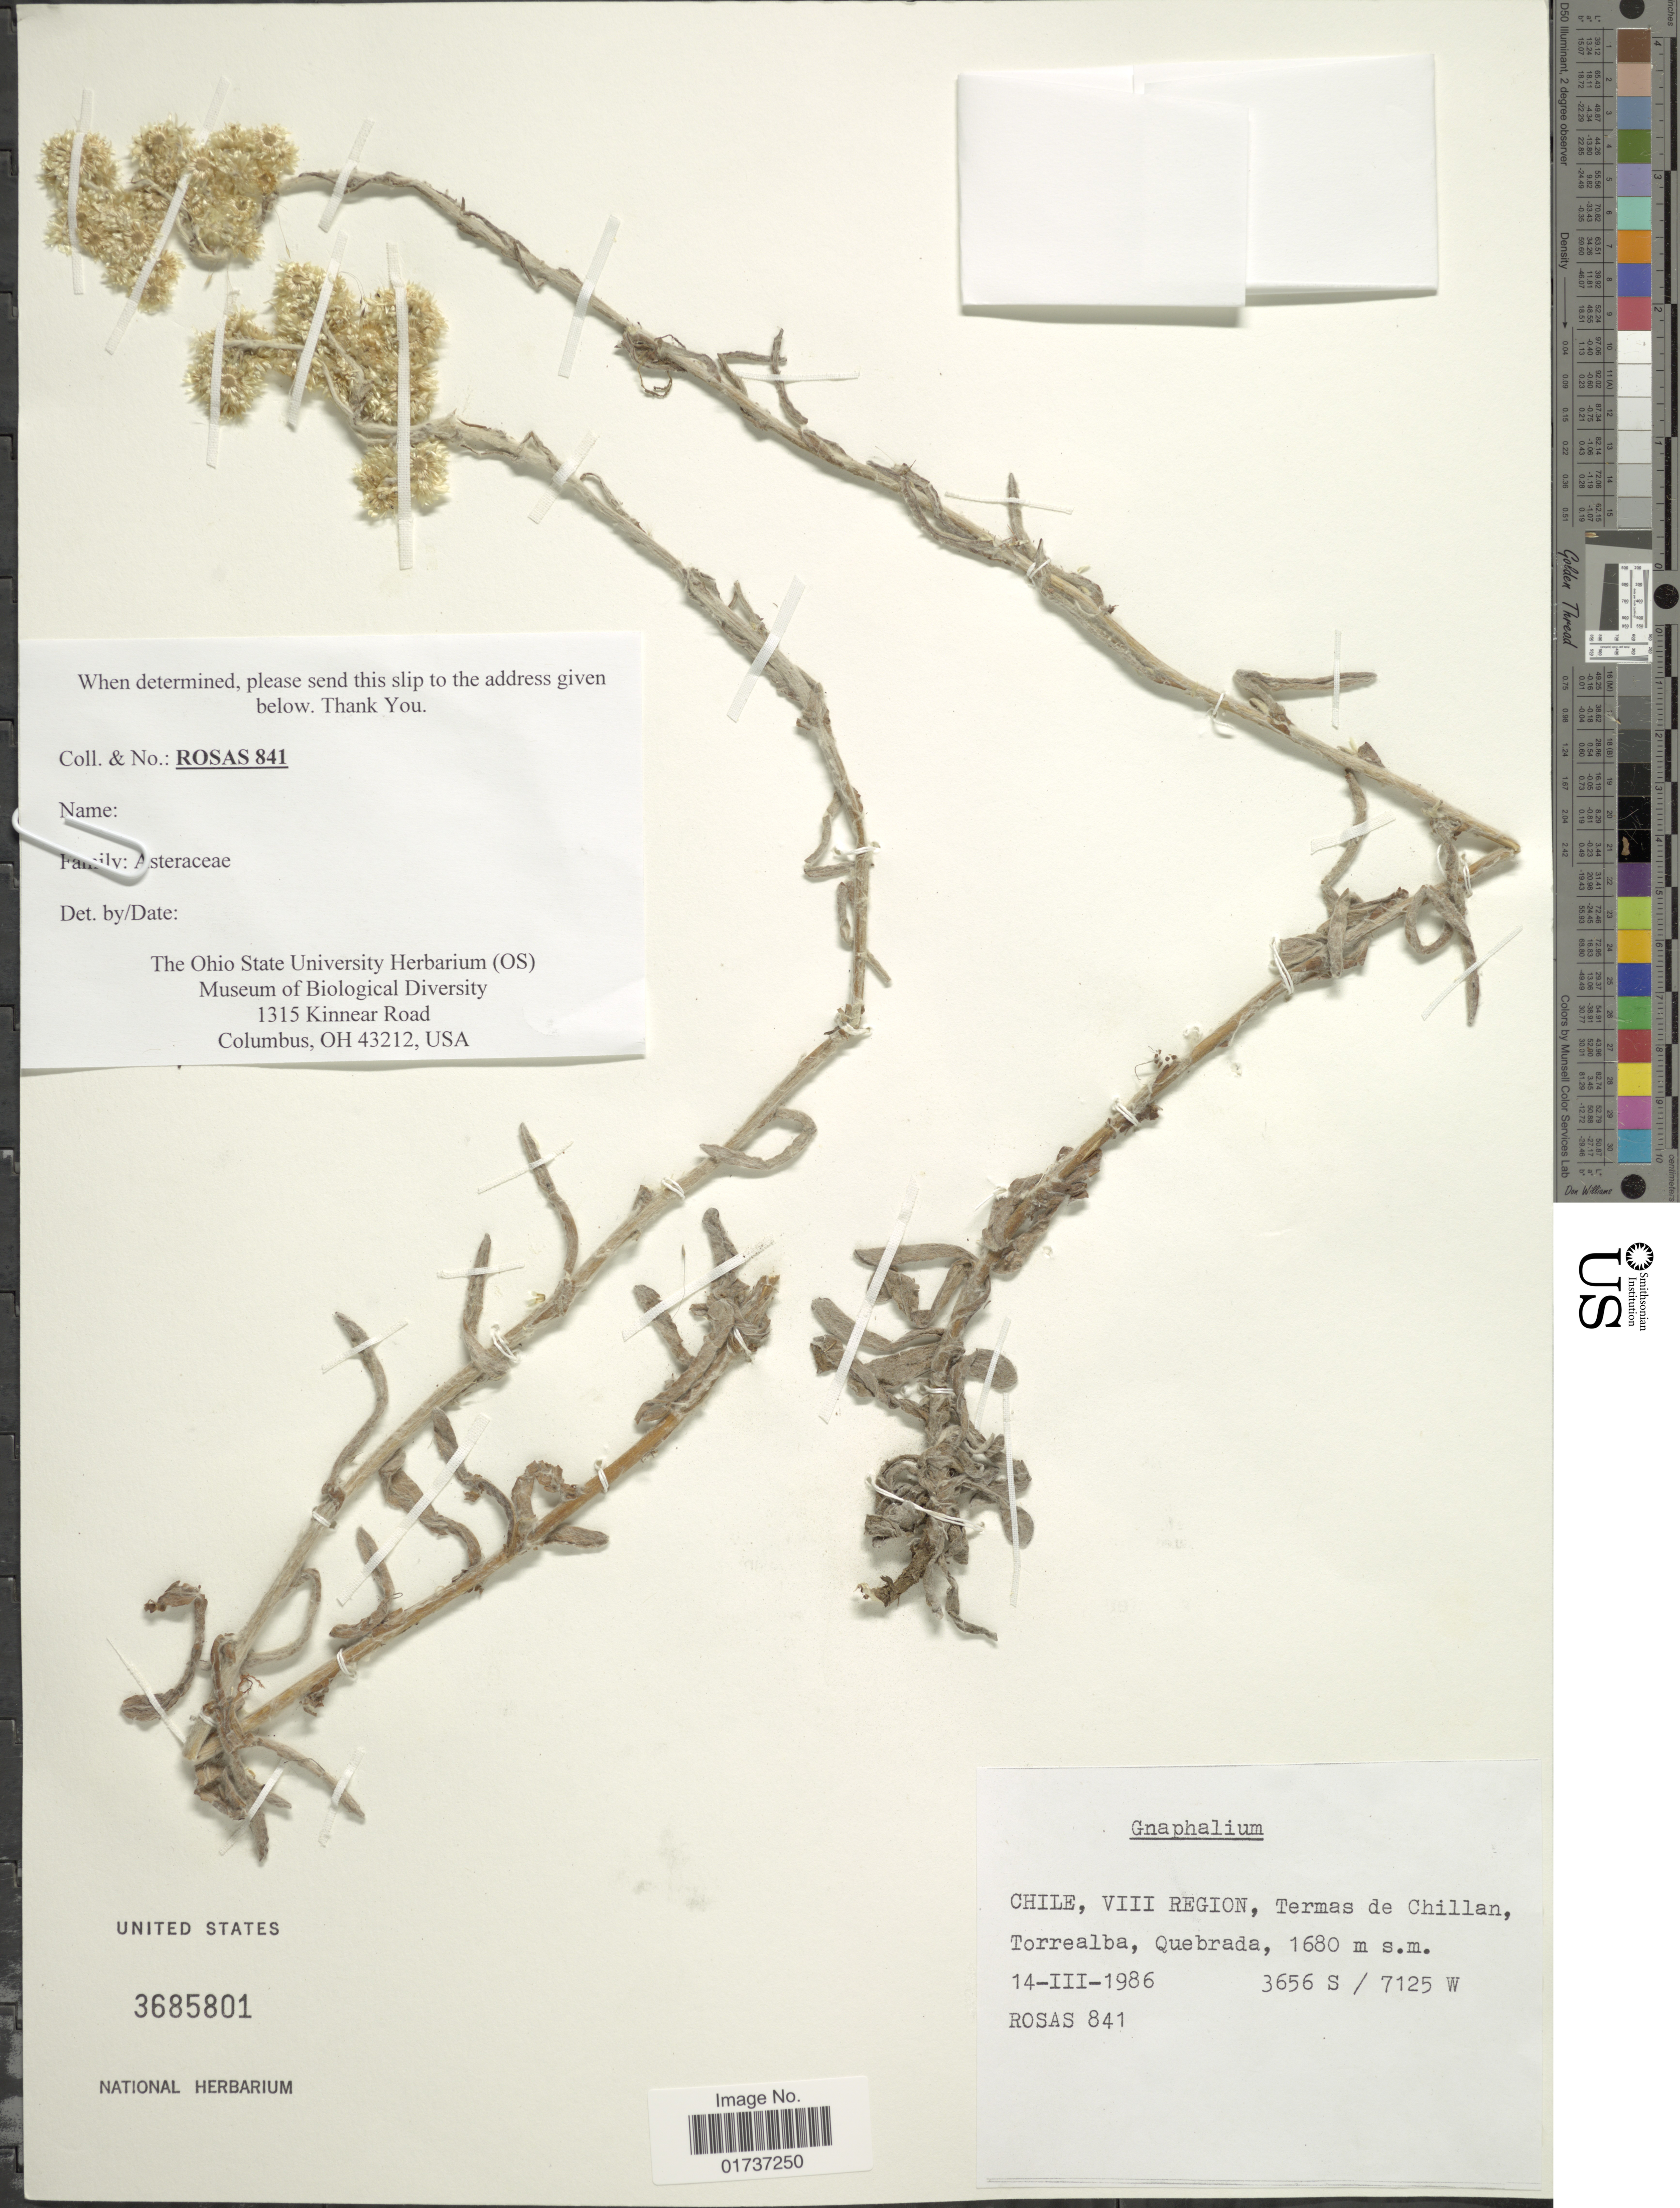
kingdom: Plantae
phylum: Tracheophyta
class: Magnoliopsida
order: Asterales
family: Asteraceae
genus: Gnaphalium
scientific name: Gnaphalium sp.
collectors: Rosas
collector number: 841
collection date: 1986-03-14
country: Chile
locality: VIII Region, Termas de Chillan Torrealba, Quebrada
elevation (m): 1680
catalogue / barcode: US 3685801